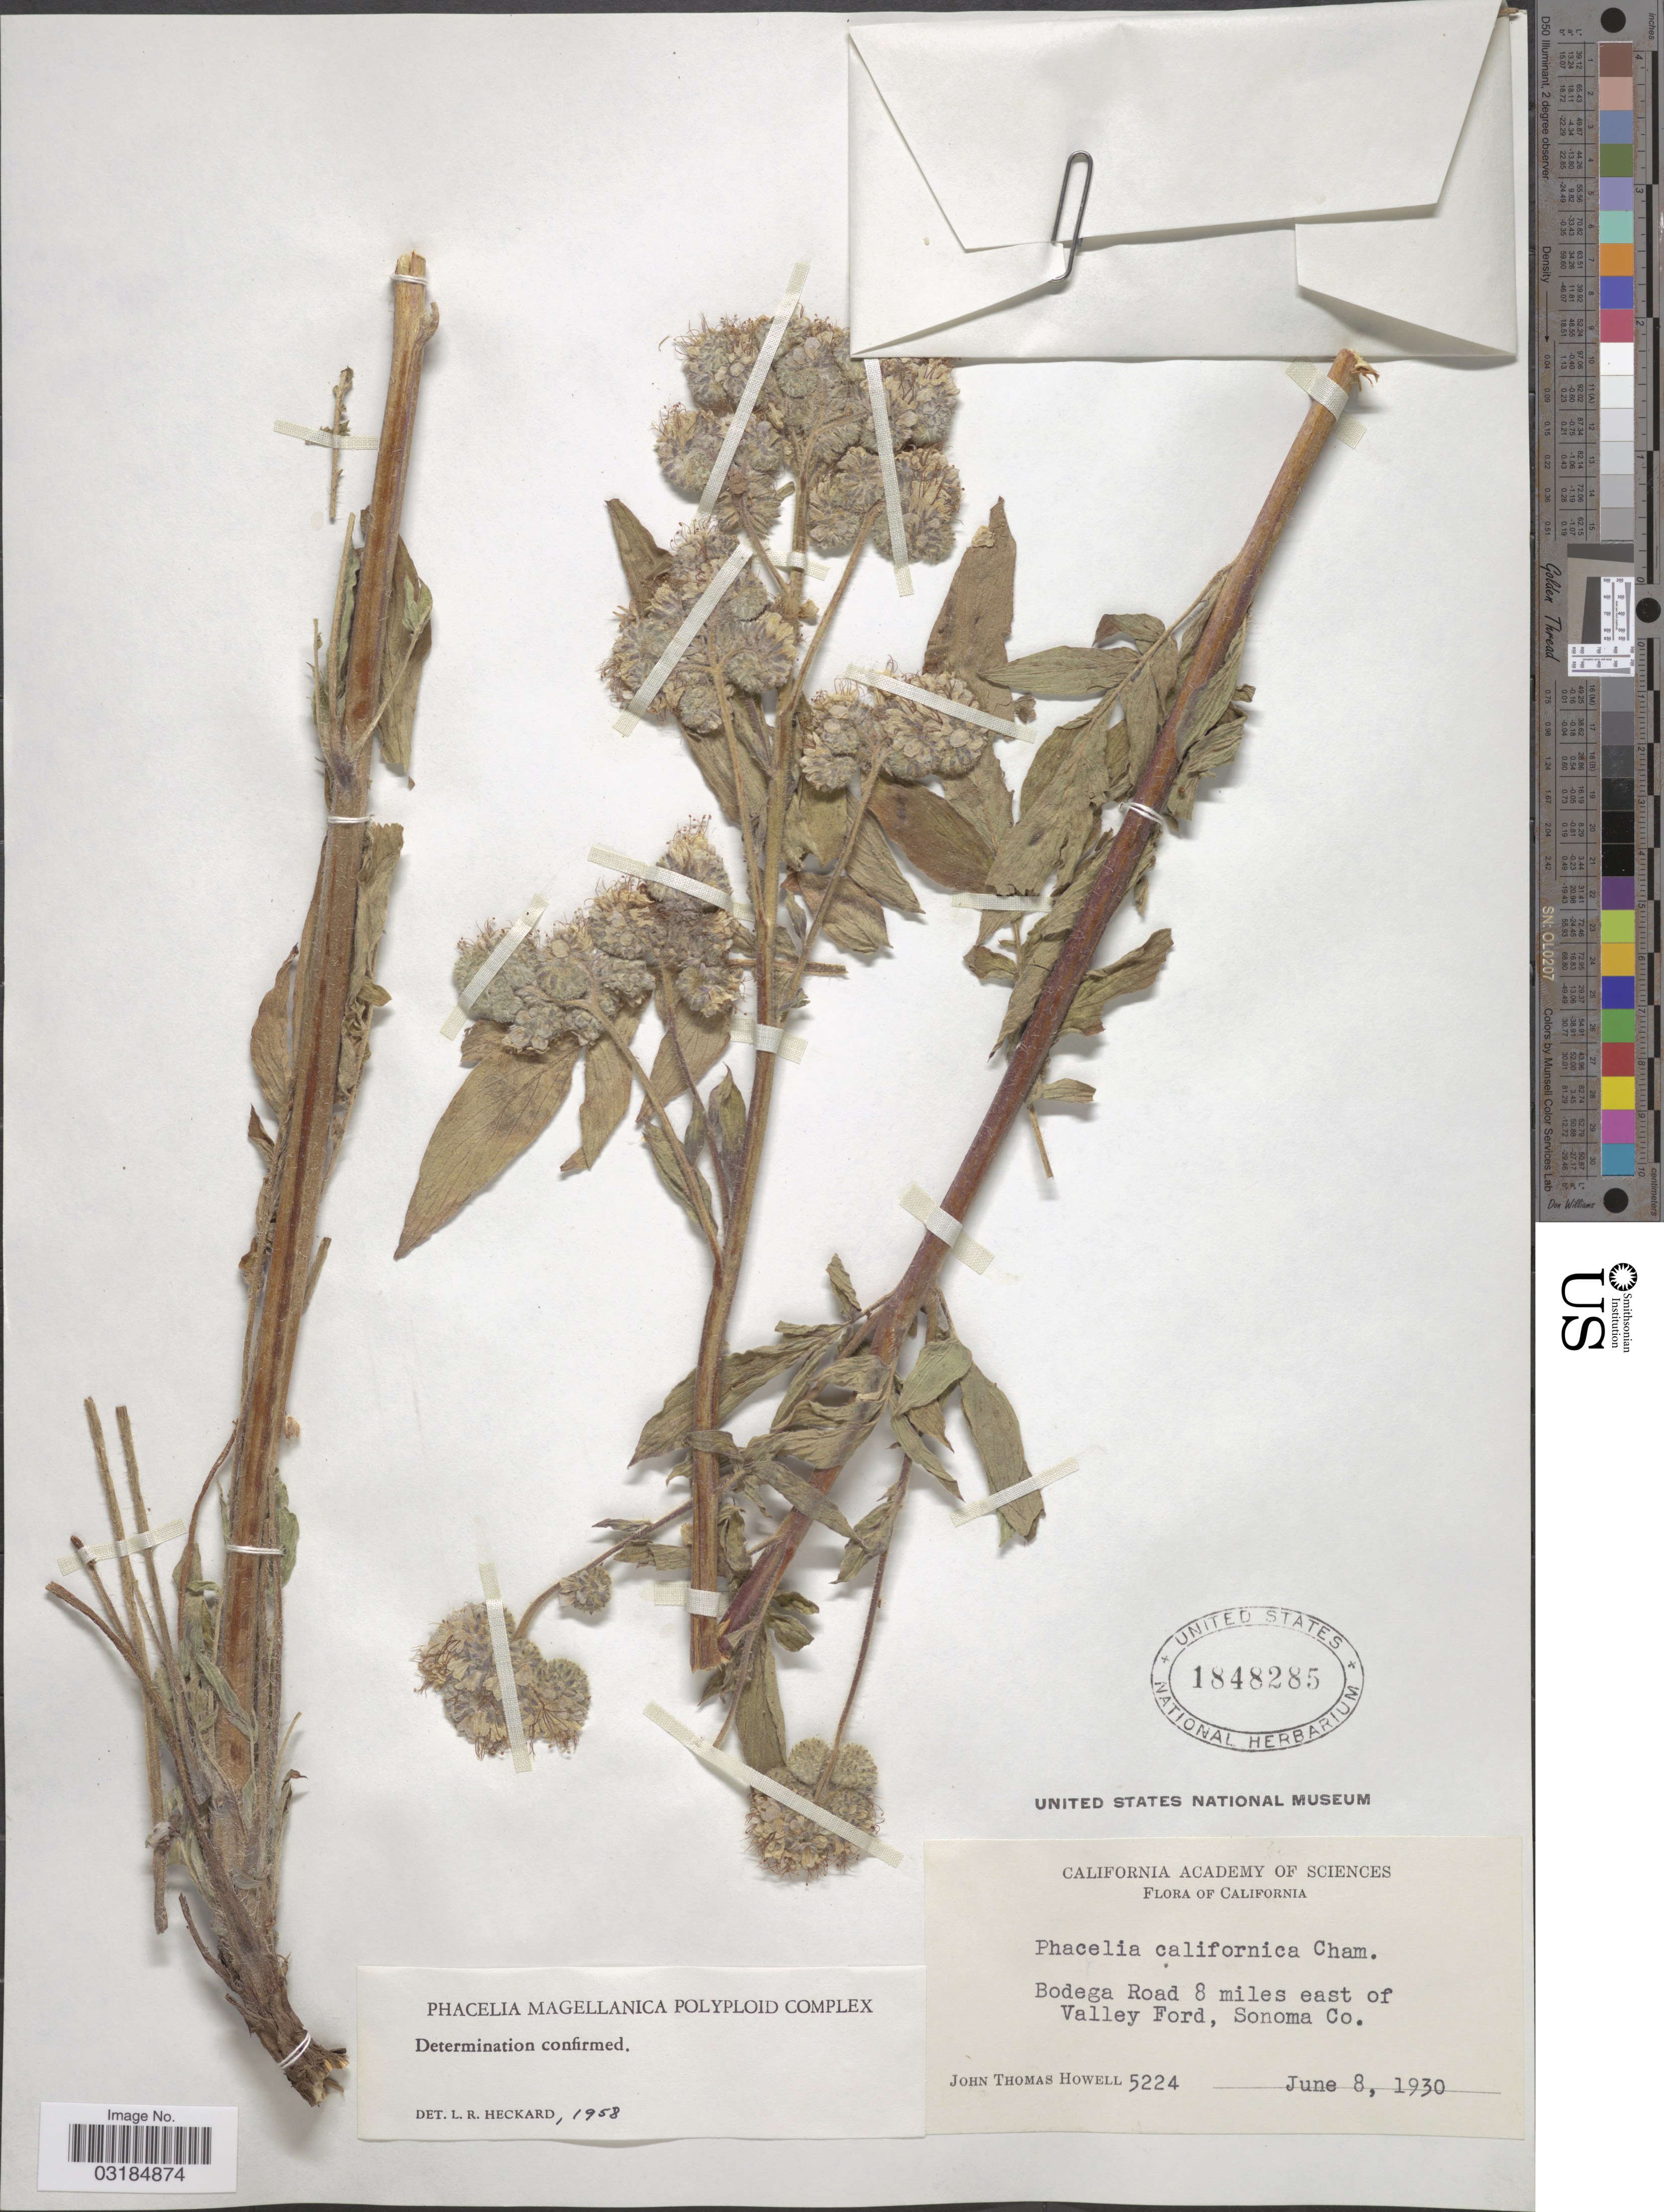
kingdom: Plantae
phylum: Tracheophyta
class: Magnoliopsida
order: Boraginales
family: Hydrophyllaceae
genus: Phacelia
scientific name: Phacelia californica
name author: Cham.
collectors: J. T. Howell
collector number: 5224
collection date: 1930-06-08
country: United States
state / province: California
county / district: Sonoma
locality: Bodega Road 8 miles east of Valley Ford, Sonoma Co.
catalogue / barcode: US 1848285